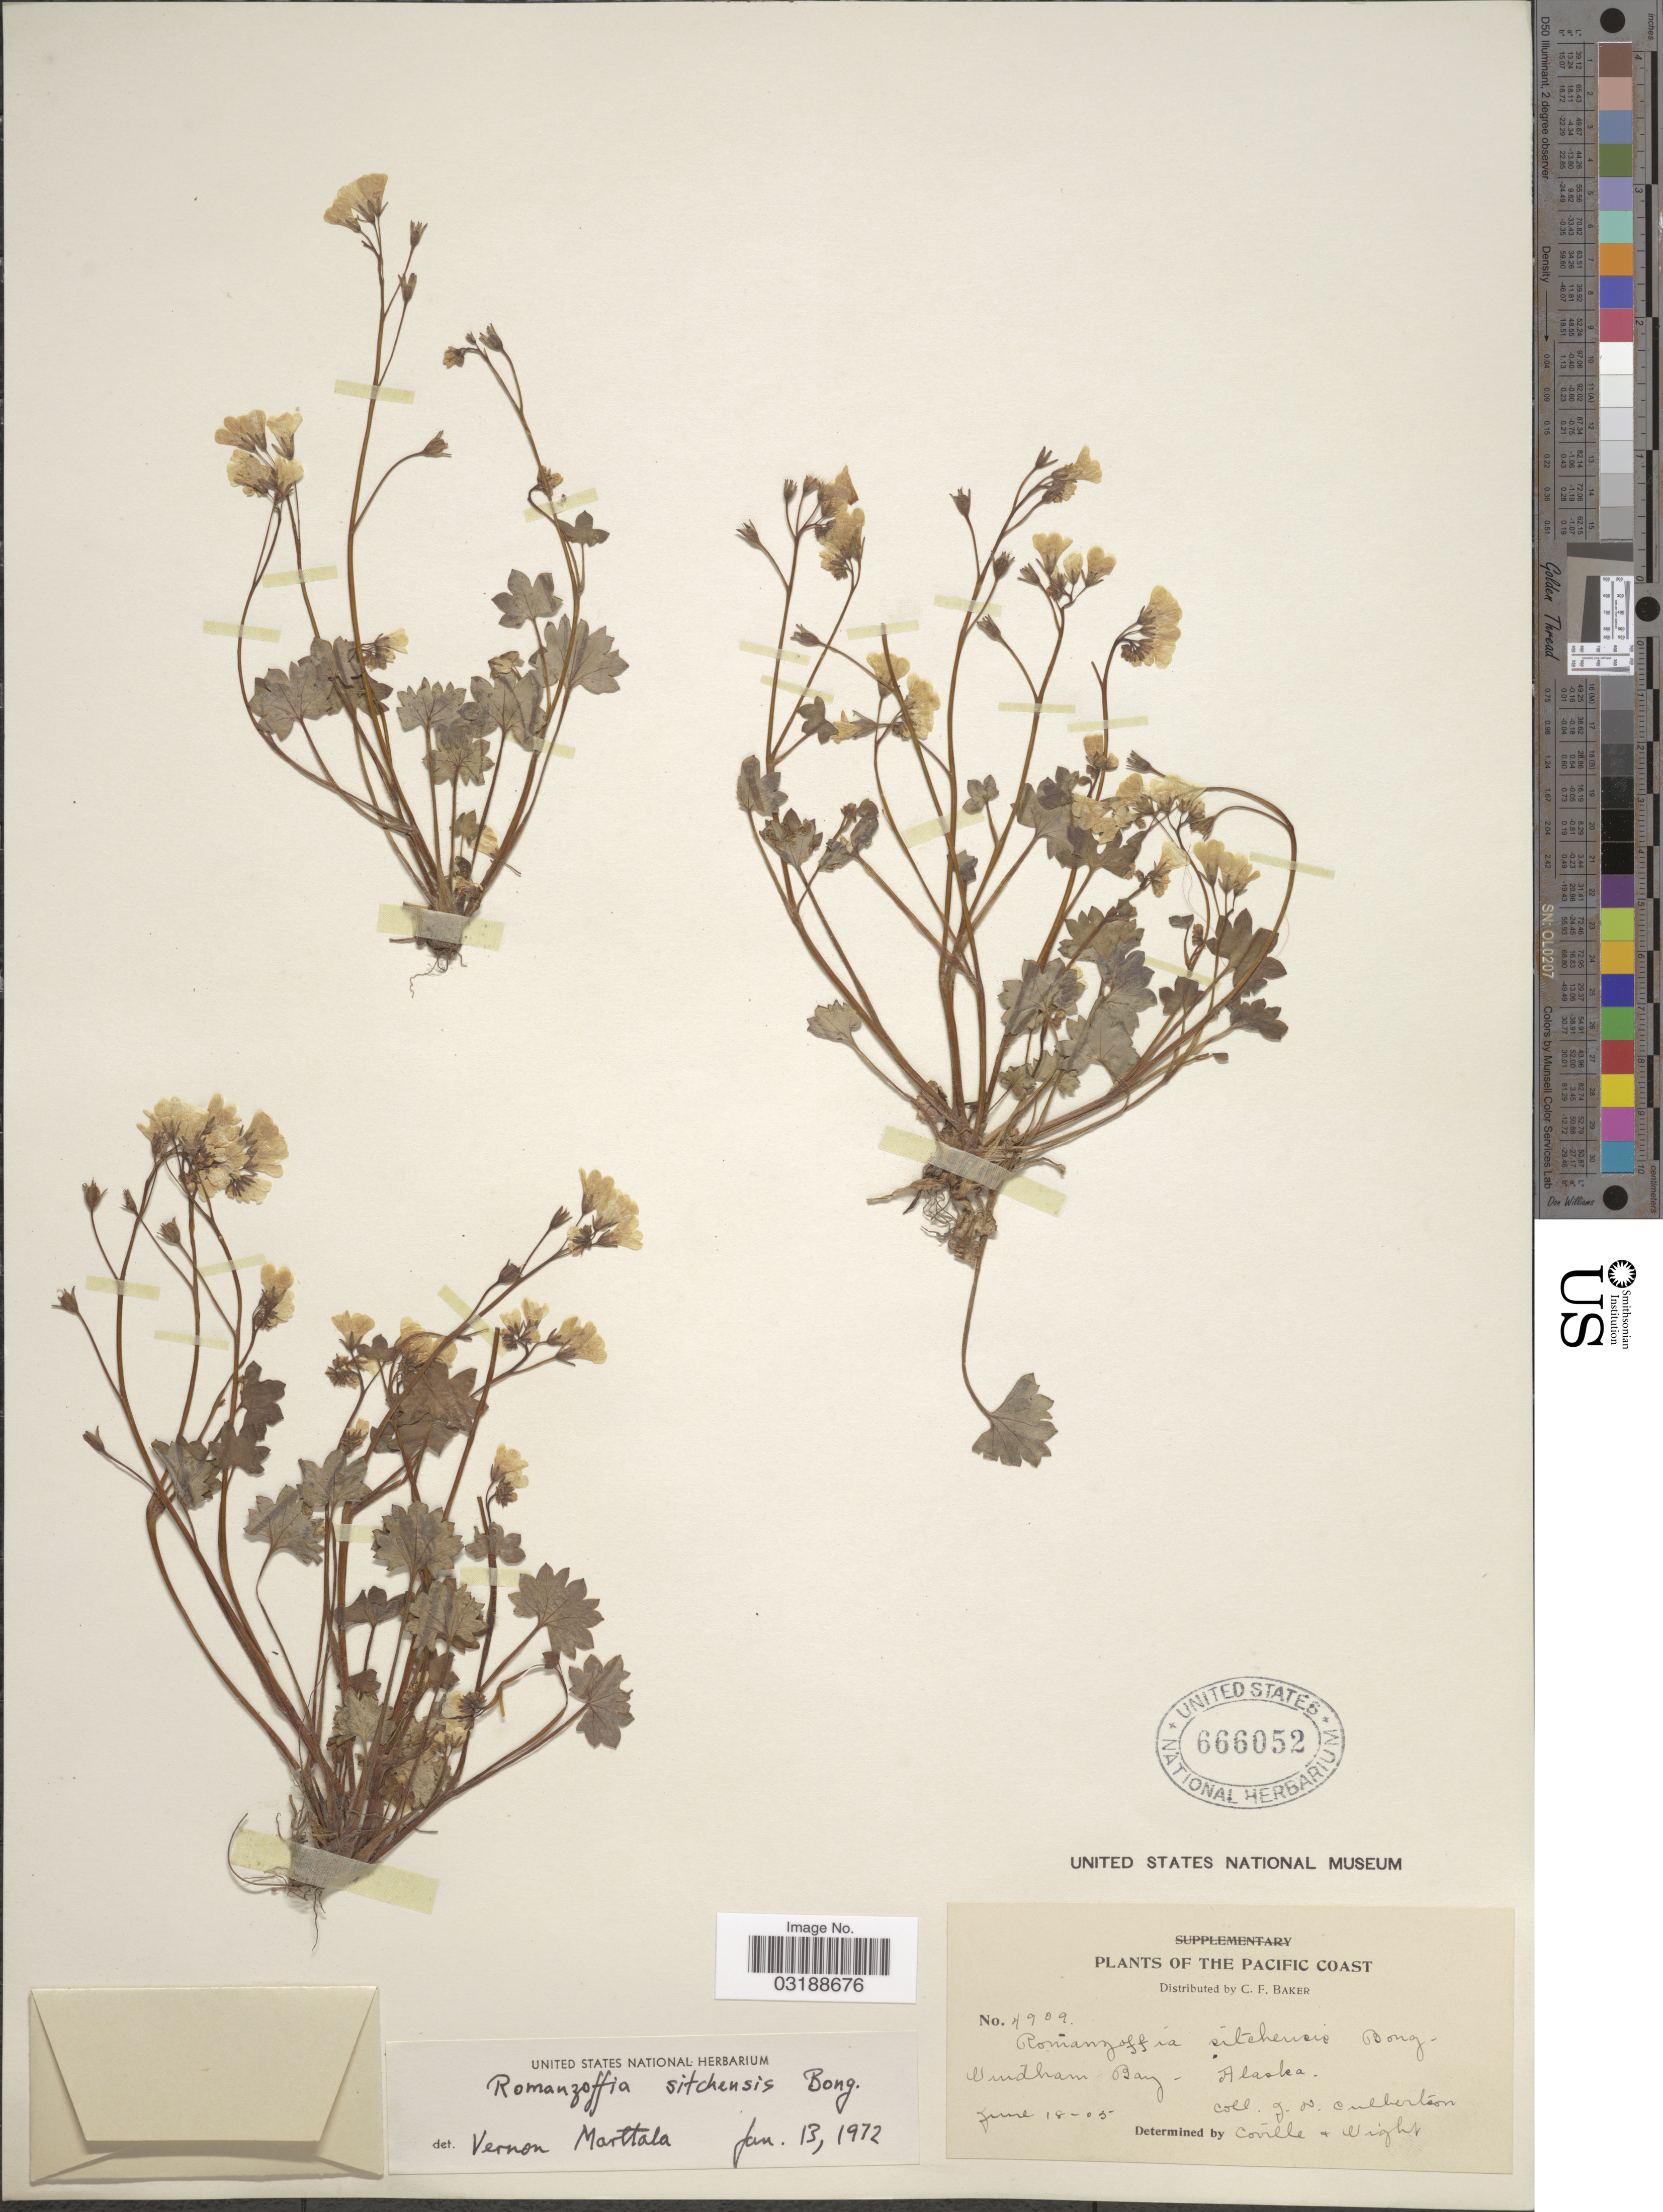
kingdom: Plantae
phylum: Tracheophyta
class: Magnoliopsida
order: Boraginales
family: Hydrophyllaceae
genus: Romanzoffia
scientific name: Romanzoffia sitchensis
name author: Bong.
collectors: J. Culbertson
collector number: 4909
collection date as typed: Transcribed d/m/y: 18/6/5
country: United States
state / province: Alaska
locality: Pacific Coast. Windham Bay.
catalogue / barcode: US 666052